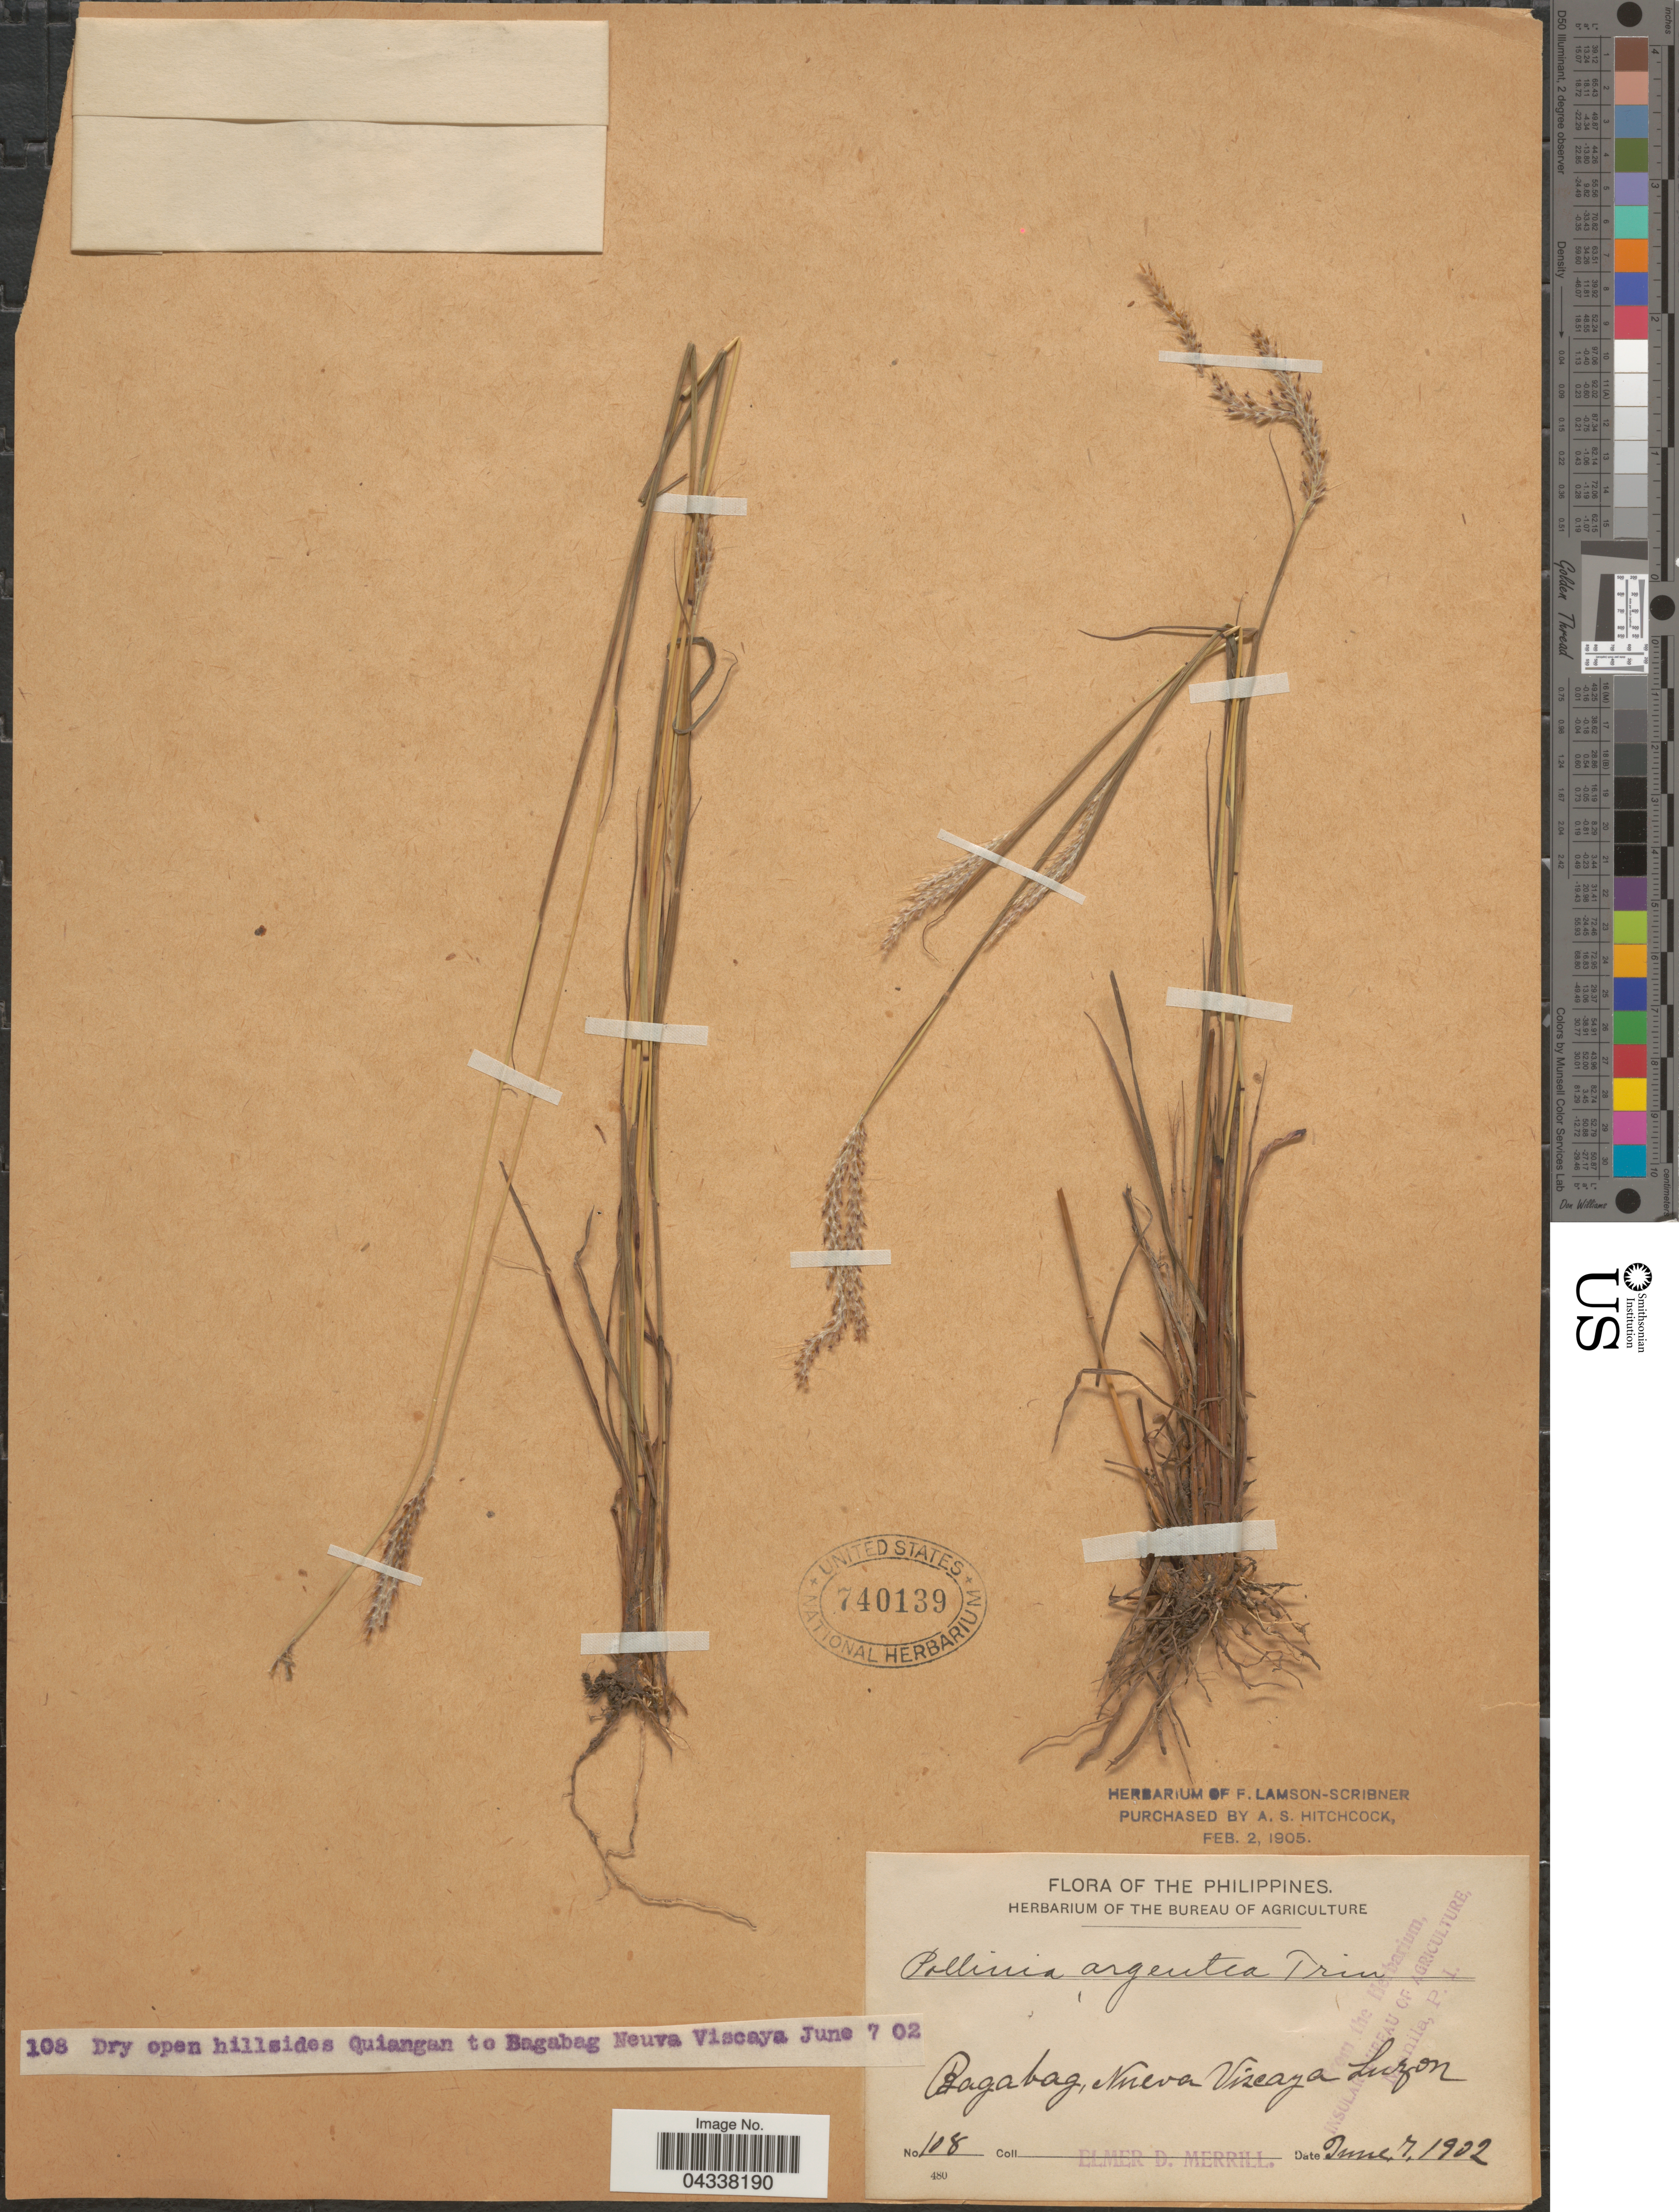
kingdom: Plantae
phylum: Tracheophyta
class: Liliopsida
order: Poales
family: Poaceae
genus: Pseudopogonatherum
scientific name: Pseudopogonatherum trispicatum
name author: (Schult.) Ohwi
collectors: E. D. Merrill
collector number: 108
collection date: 1902-06-07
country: Philippines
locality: Dry open hillsides Quiangan to Bagabag Nueva Viscaya. Luzon.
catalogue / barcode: US 740139